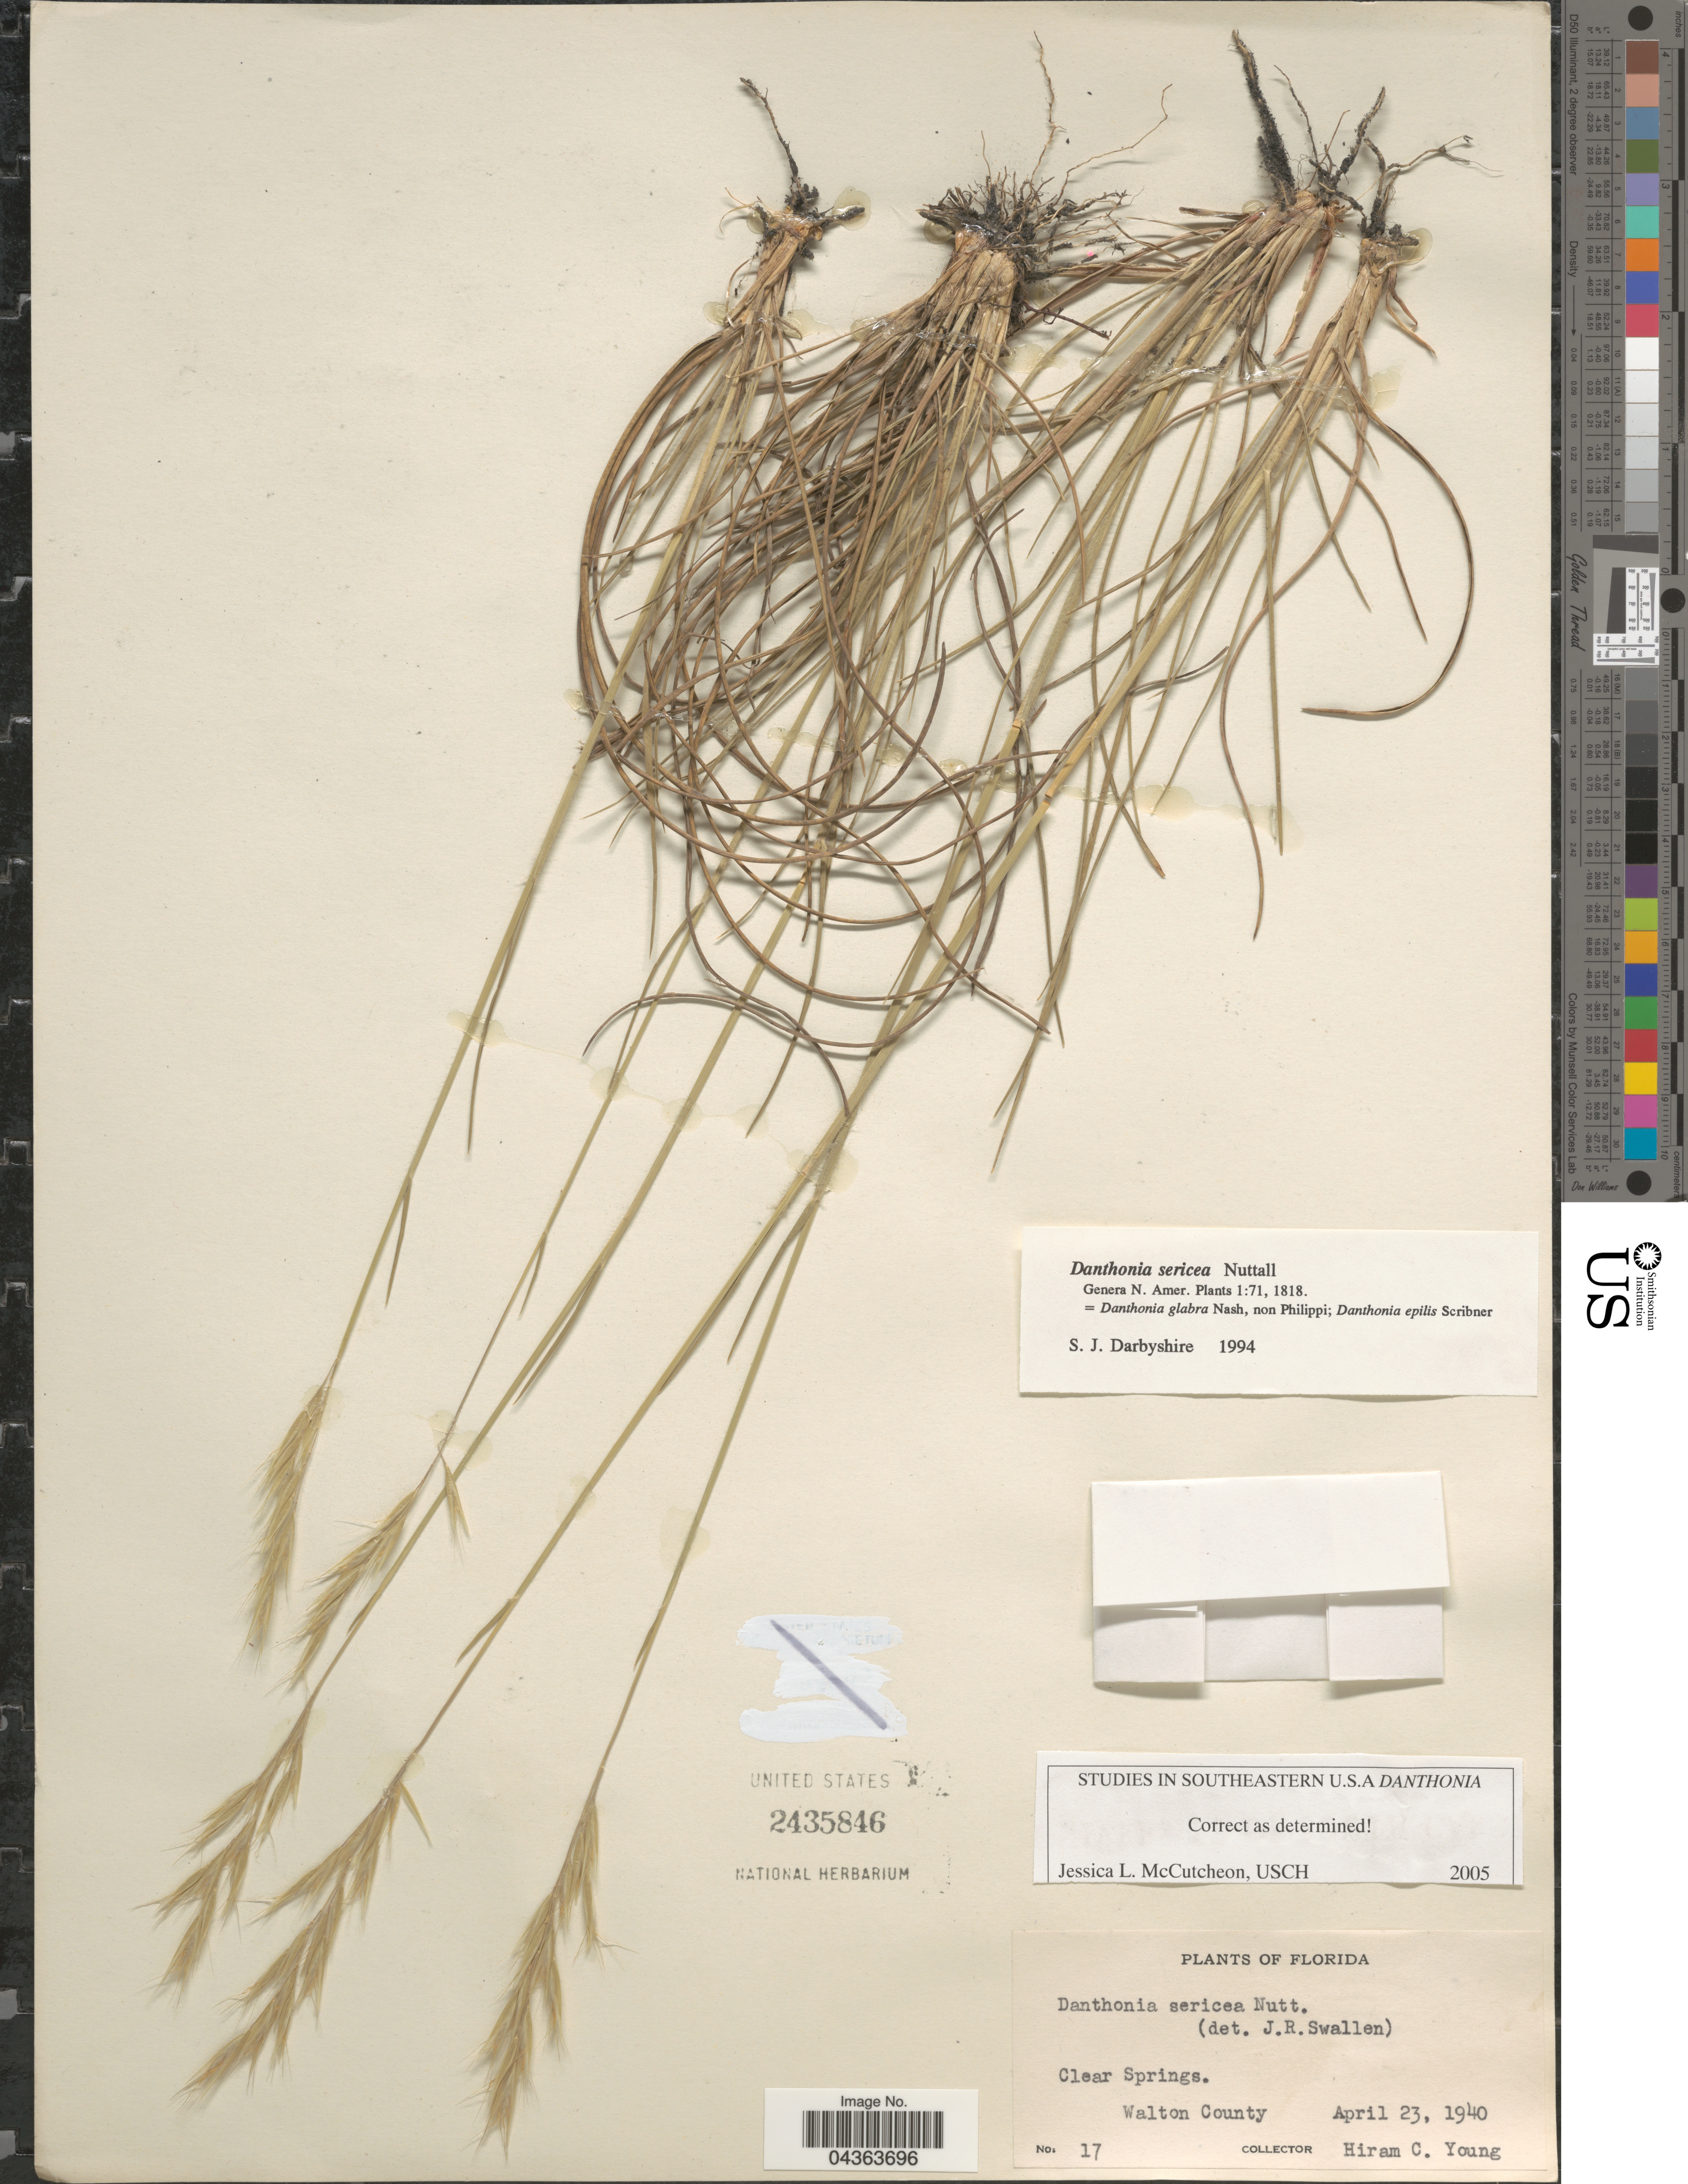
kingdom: Plantae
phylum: Tracheophyta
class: Liliopsida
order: Poales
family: Poaceae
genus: Danthonia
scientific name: Danthonia sericea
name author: Nutt.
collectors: H. Young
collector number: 17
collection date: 1940-04-23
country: United States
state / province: Florida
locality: Clear Springs. Walton County.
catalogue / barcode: US 2435846